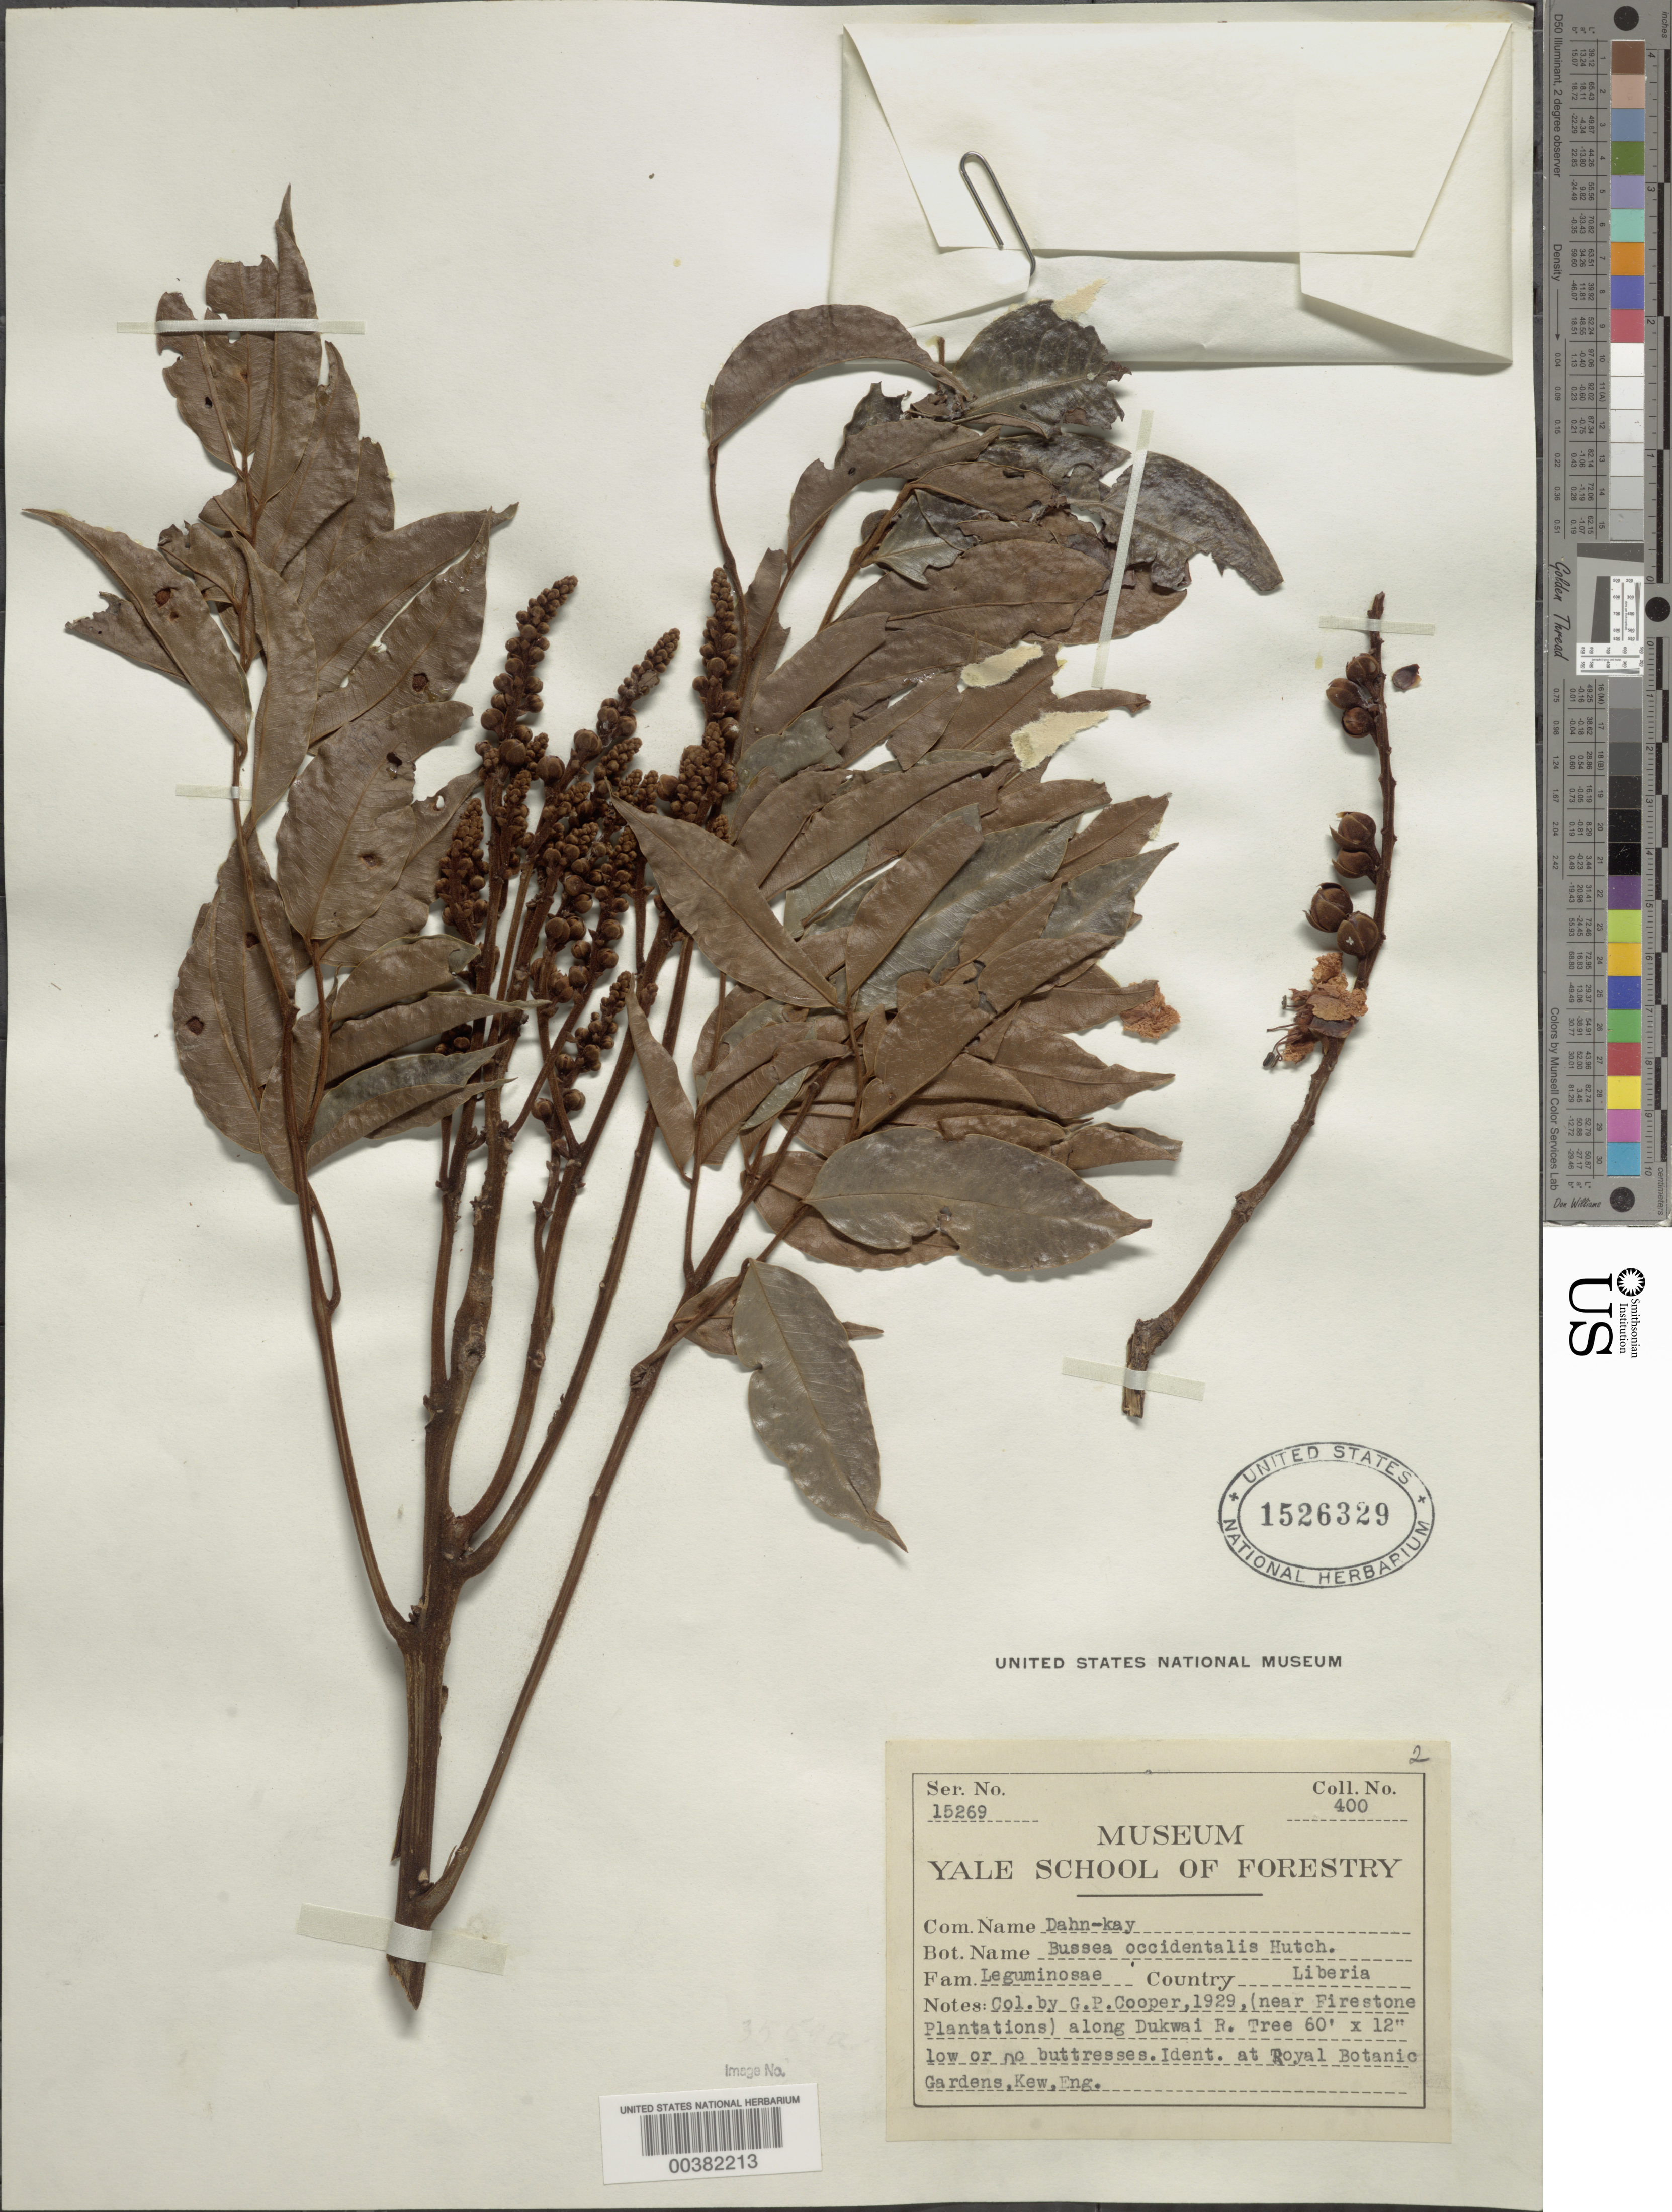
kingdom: Plantae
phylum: Tracheophyta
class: Magnoliopsida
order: Fabales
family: Fabaceae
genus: Bussea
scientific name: Bussea occidentalis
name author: Hutch.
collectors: G. Cooper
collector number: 400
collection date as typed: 1929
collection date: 1929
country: Liberia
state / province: Margibi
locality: Near Firestone Plantations along Dukwai River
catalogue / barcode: US 1526329